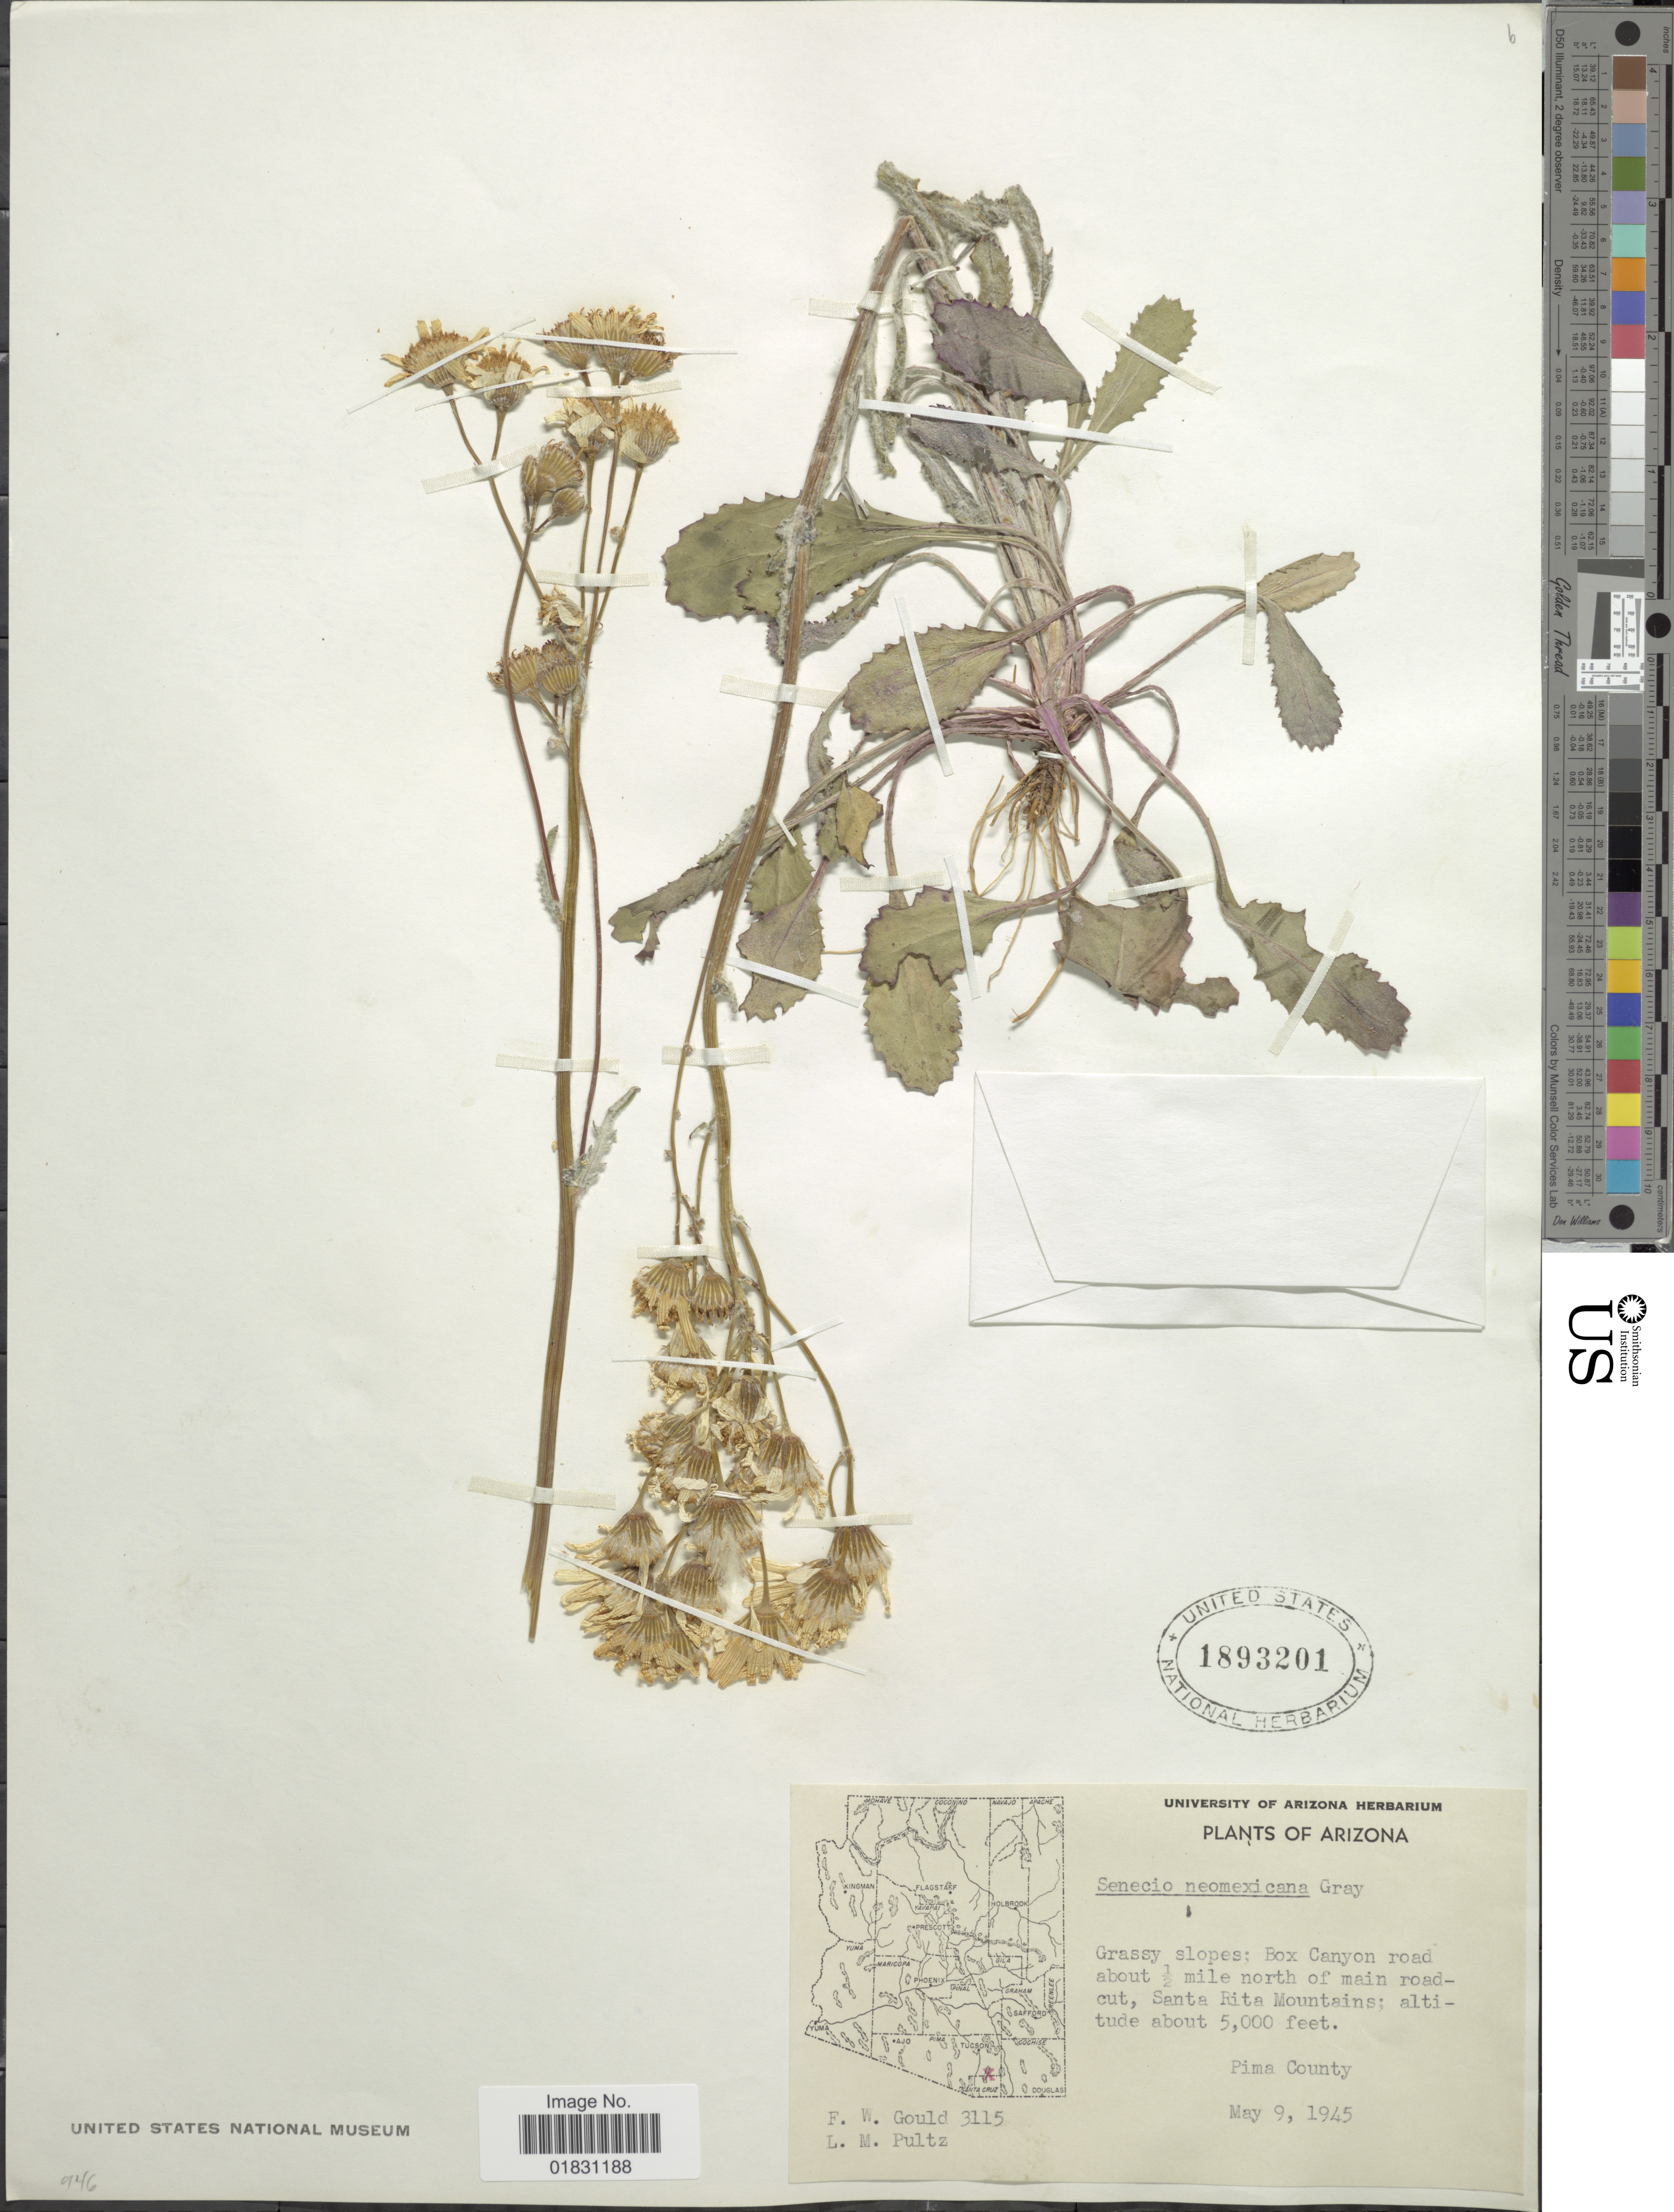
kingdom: Plantae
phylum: Tracheophyta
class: Magnoliopsida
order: Asterales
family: Asteraceae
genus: Packera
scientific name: Packera neomexicana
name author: (A. Gray) W.A. Weber & Á. Löve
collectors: F. W. Gould & L. Pultz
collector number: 3115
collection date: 1945-05-09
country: United States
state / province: Arizona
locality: Box Canyon road about ½ mile north of main roadcut, Santa Rita Mountains, Pima County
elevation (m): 1524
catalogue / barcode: US 1893201